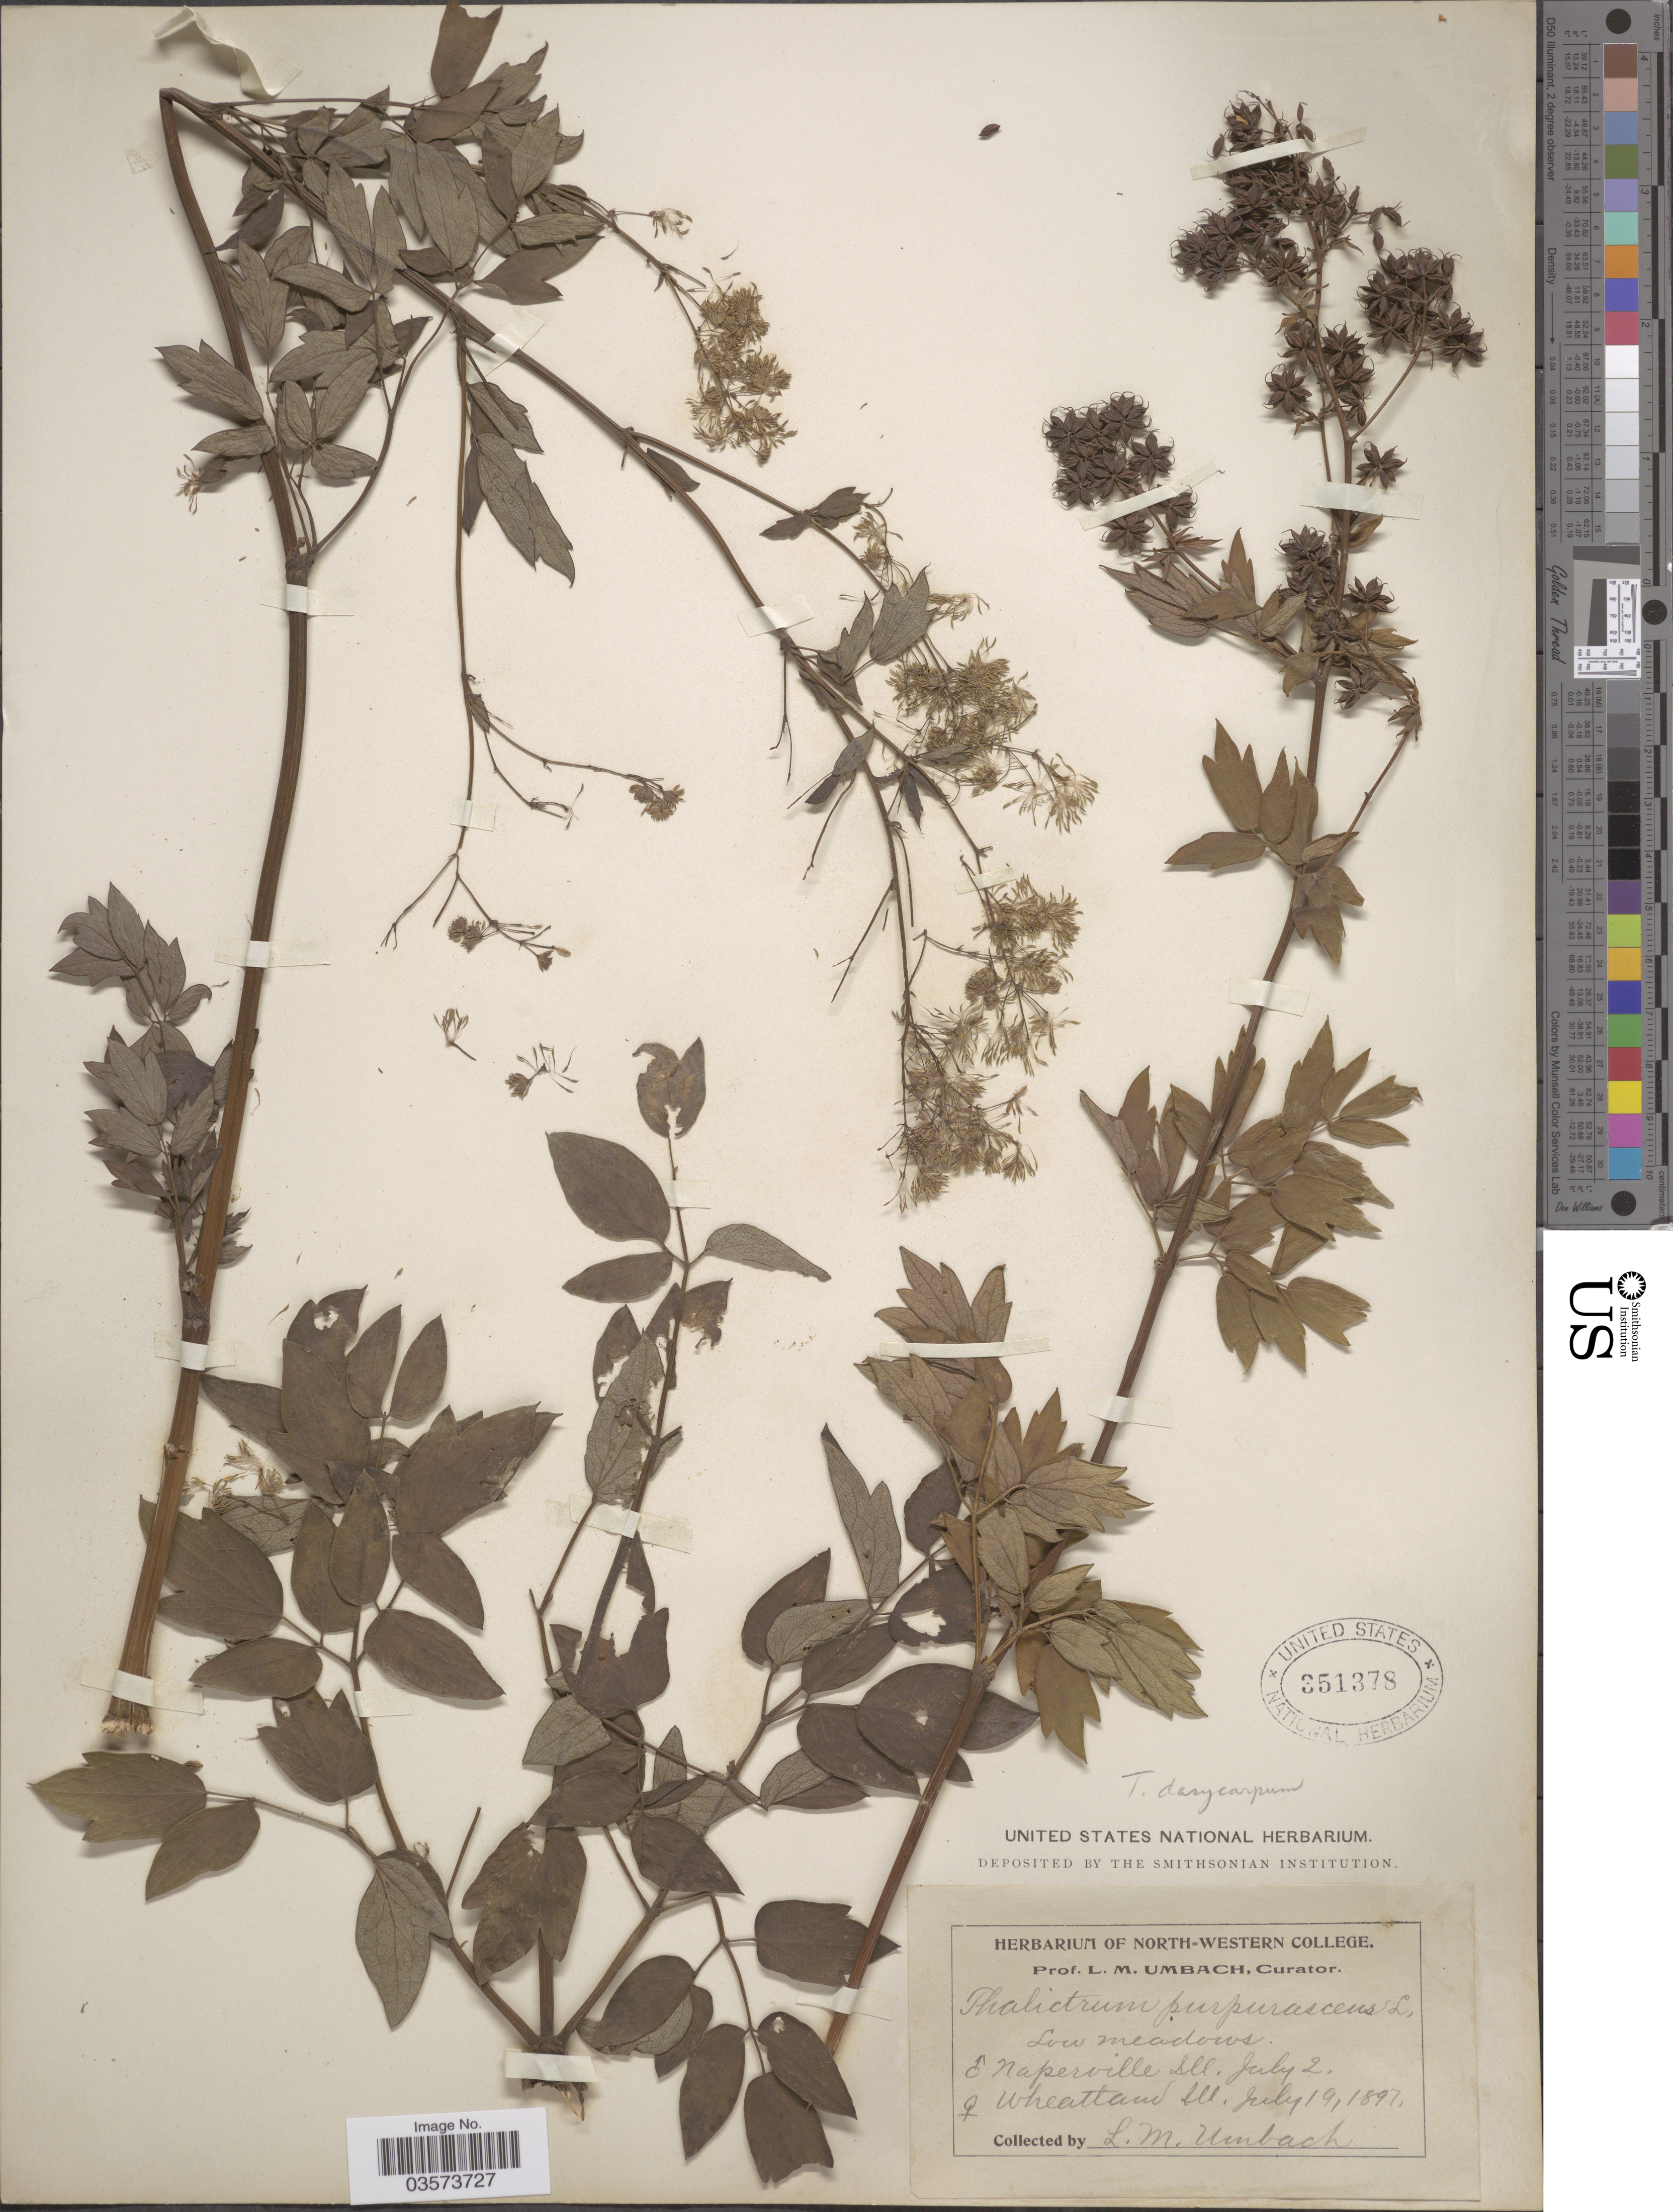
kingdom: Plantae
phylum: Tracheophyta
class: Magnoliopsida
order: Ranunculales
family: Ranunculaceae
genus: Thalictrum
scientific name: Thalictrum dasycarpum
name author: Fisch. & Avé-Lall.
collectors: L. M. Umbach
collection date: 1897-07-02/1897-07-19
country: United States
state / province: Illinois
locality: Naperville. Wheatland.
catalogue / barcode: US 351378